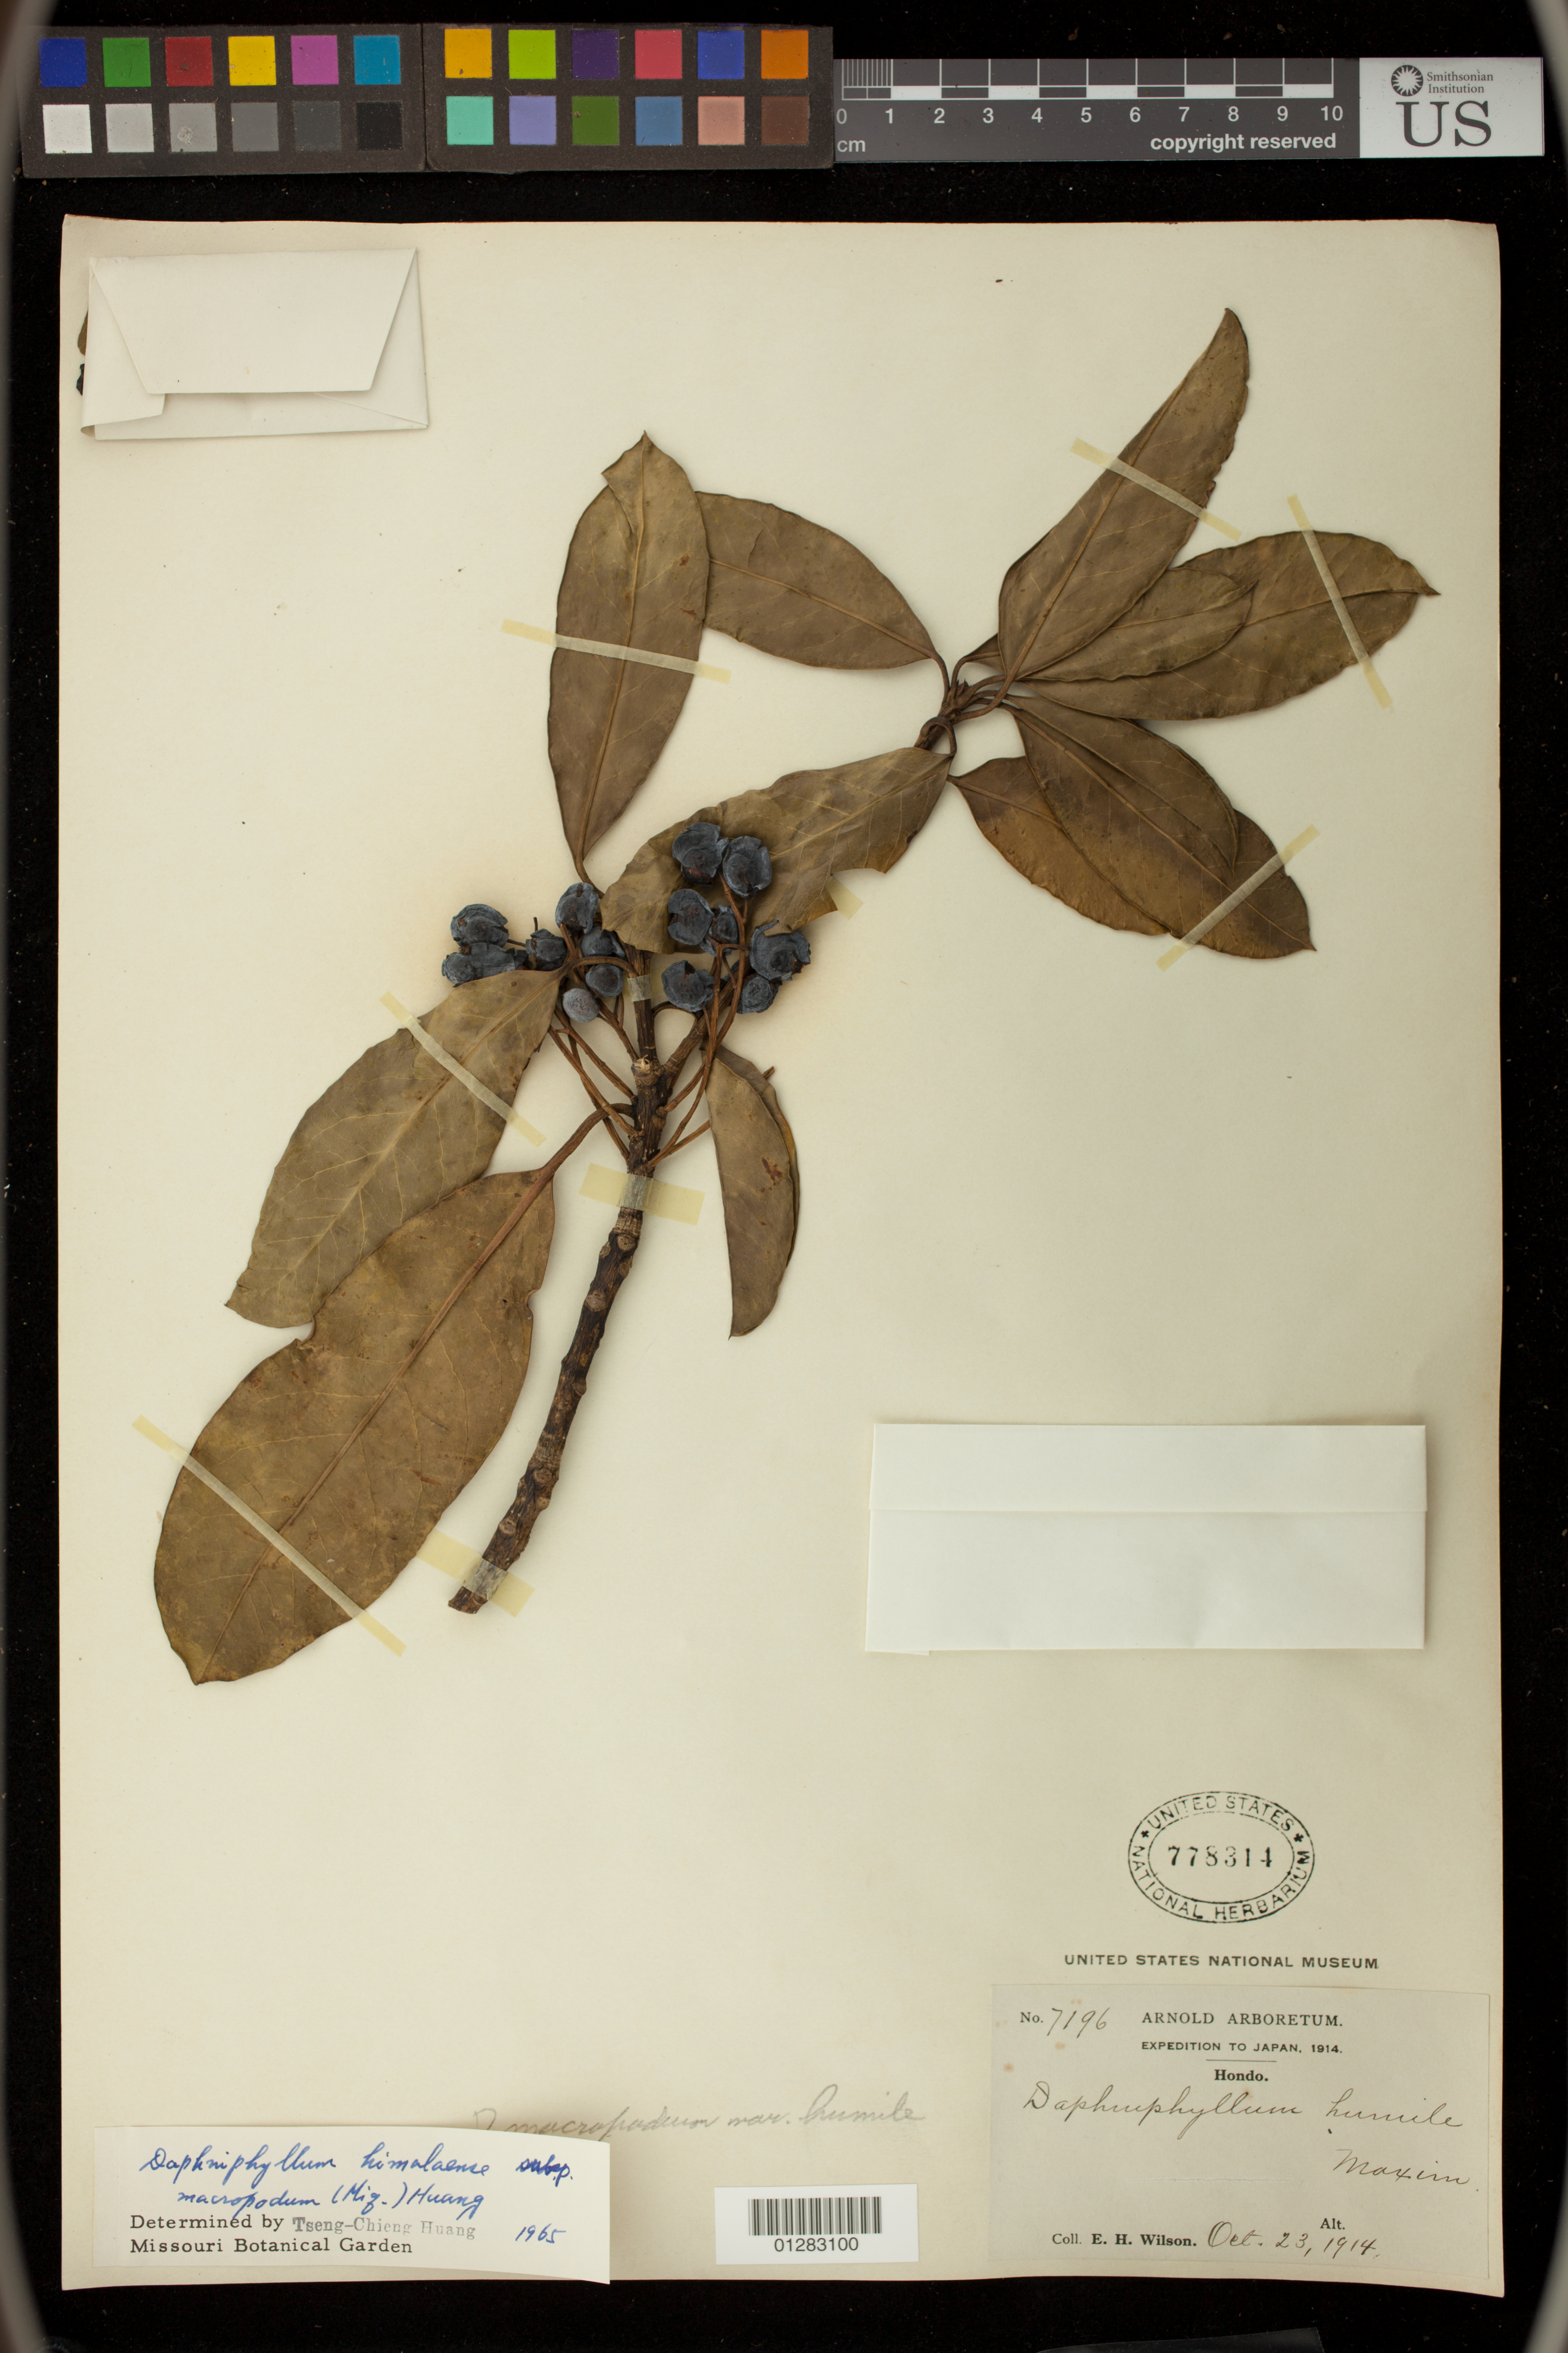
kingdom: Plantae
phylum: Tracheophyta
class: Magnoliopsida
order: Saxifragales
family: Daphniphyllaceae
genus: Daphniphyllum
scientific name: Daphniphyllum himalayense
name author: (Benth.) Müll. Arg.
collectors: E. H. Wilson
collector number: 7196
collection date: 1914-10-23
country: Japan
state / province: Kumamoto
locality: Hondo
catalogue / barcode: US 778314